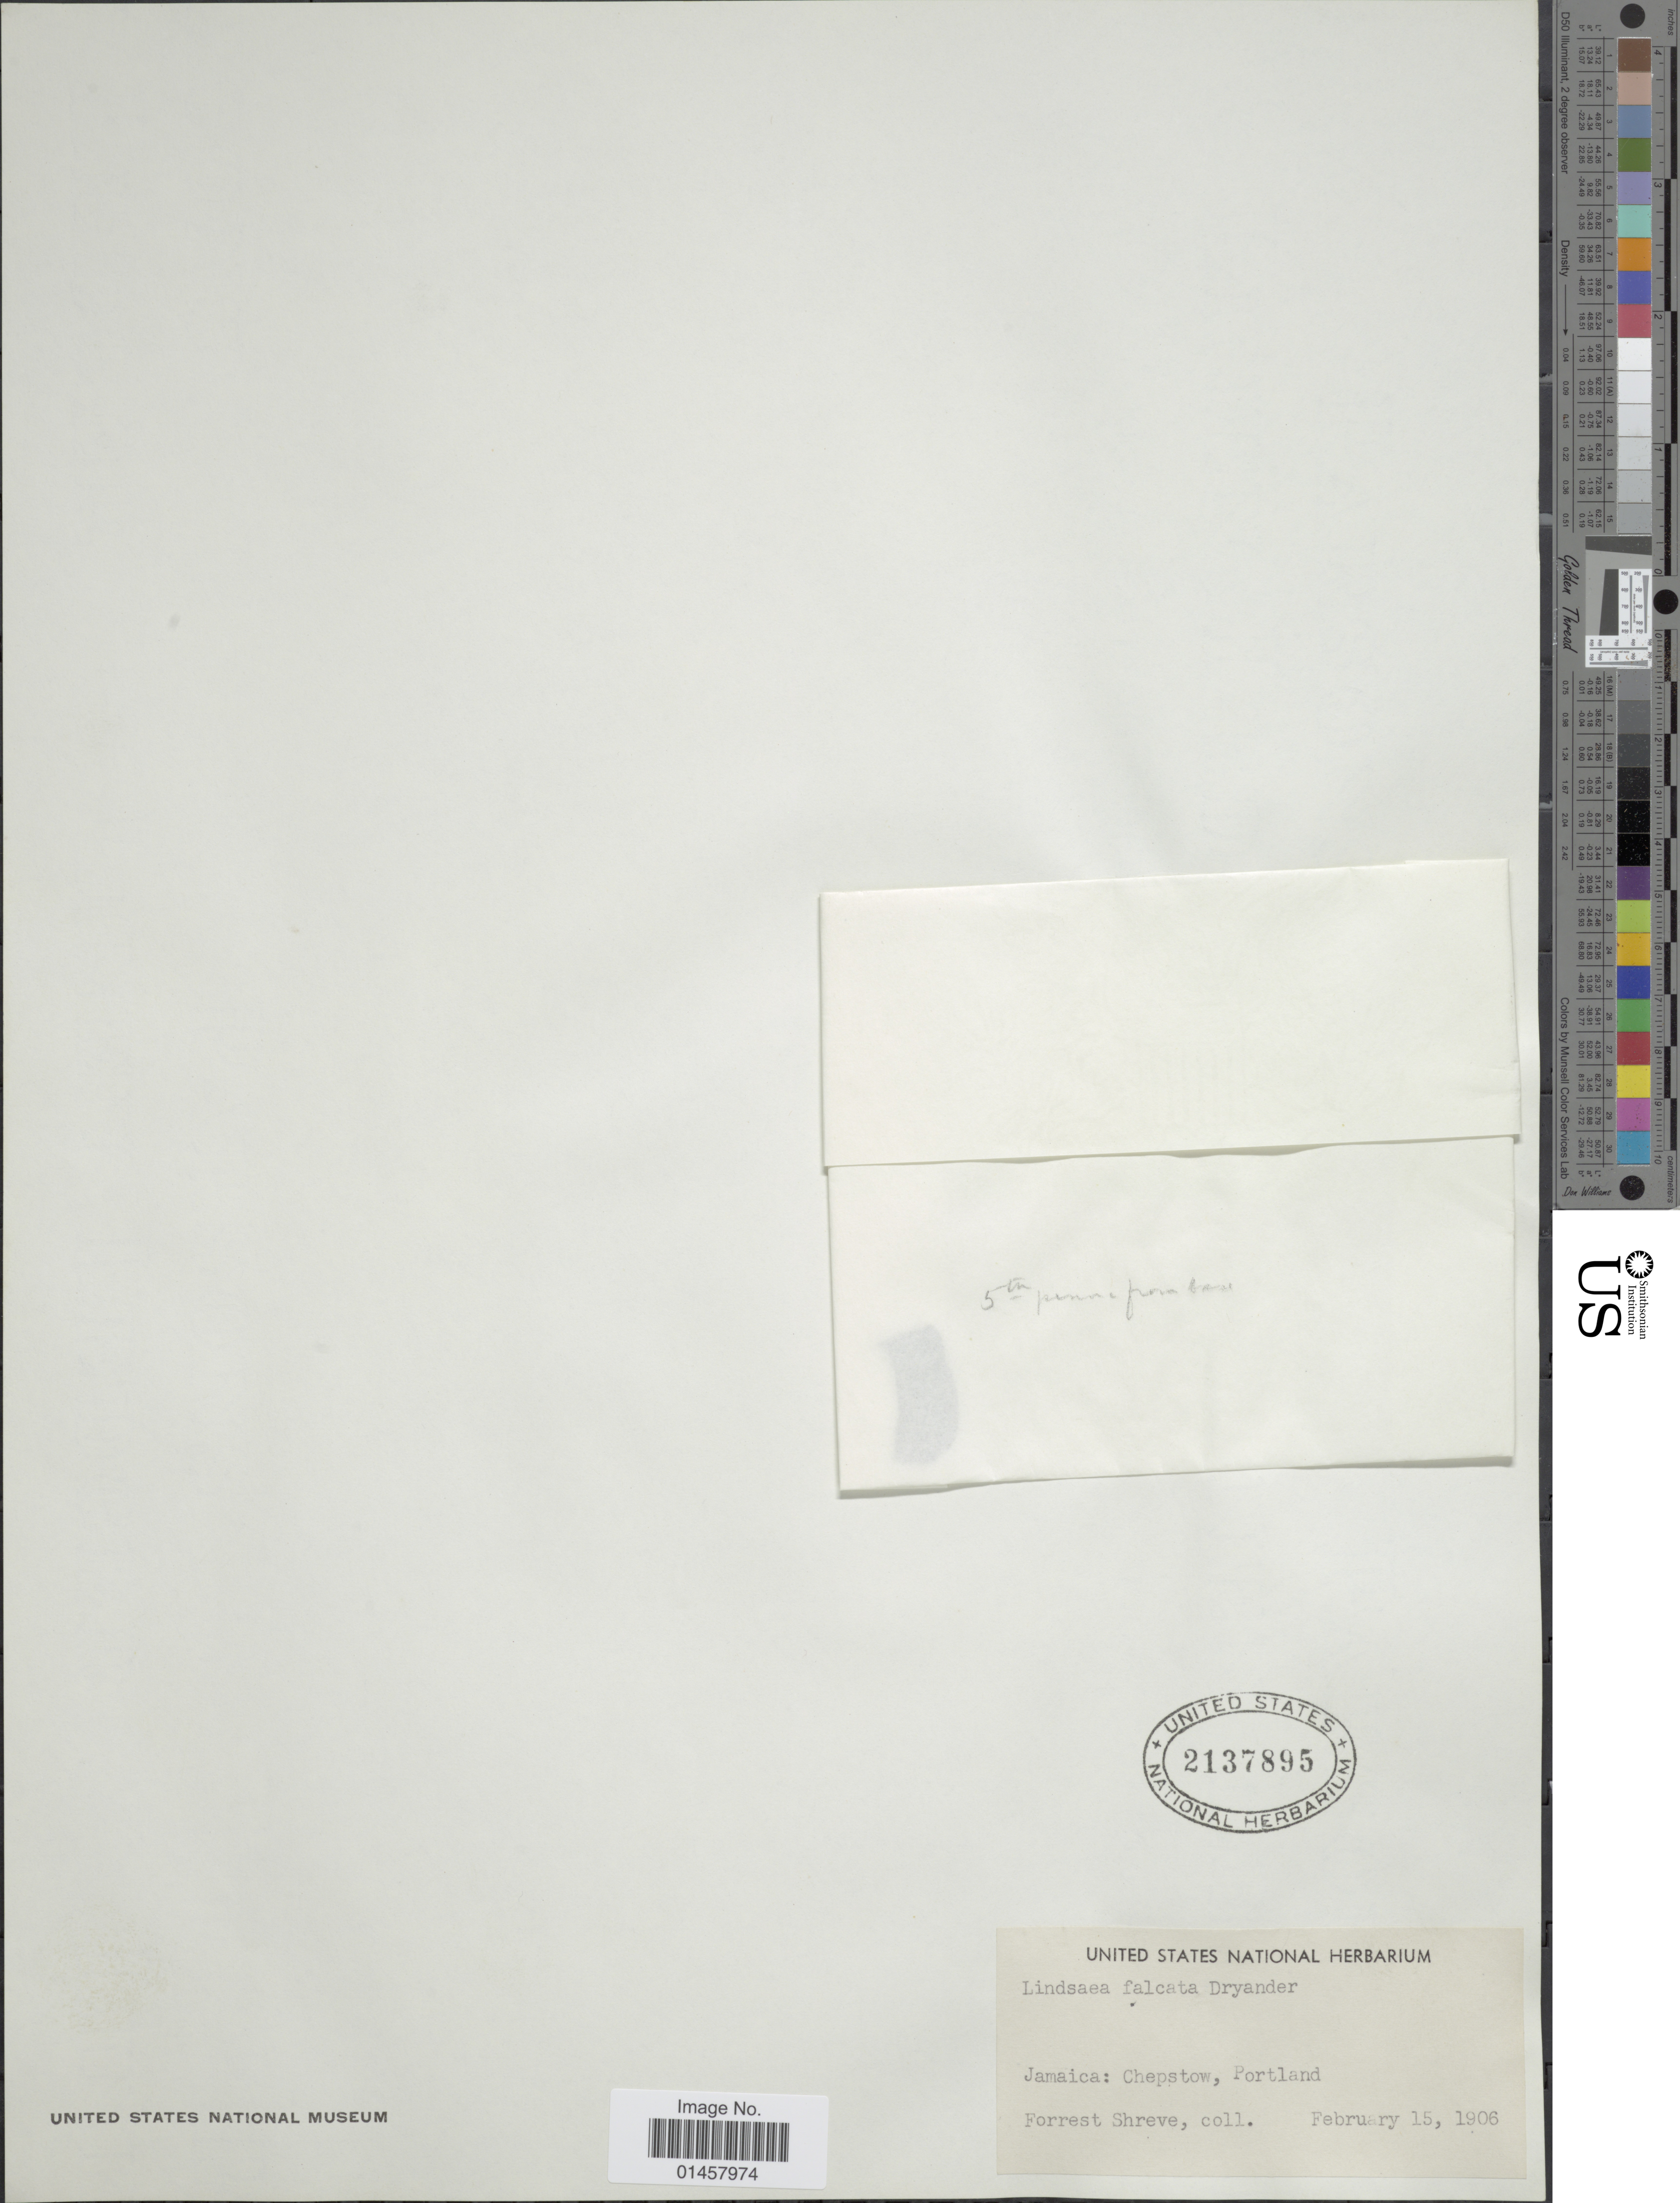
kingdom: Plantae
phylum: Tracheophyta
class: Polypodiopsida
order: Polypodiales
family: Lindsaeaceae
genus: Lindsaea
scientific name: Lindsaea lancea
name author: (L.) Bedd.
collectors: F. Shreve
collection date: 1906-02-15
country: Jamaica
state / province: Portland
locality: Jamaica: Chepstow, Portland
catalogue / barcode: US 2137895